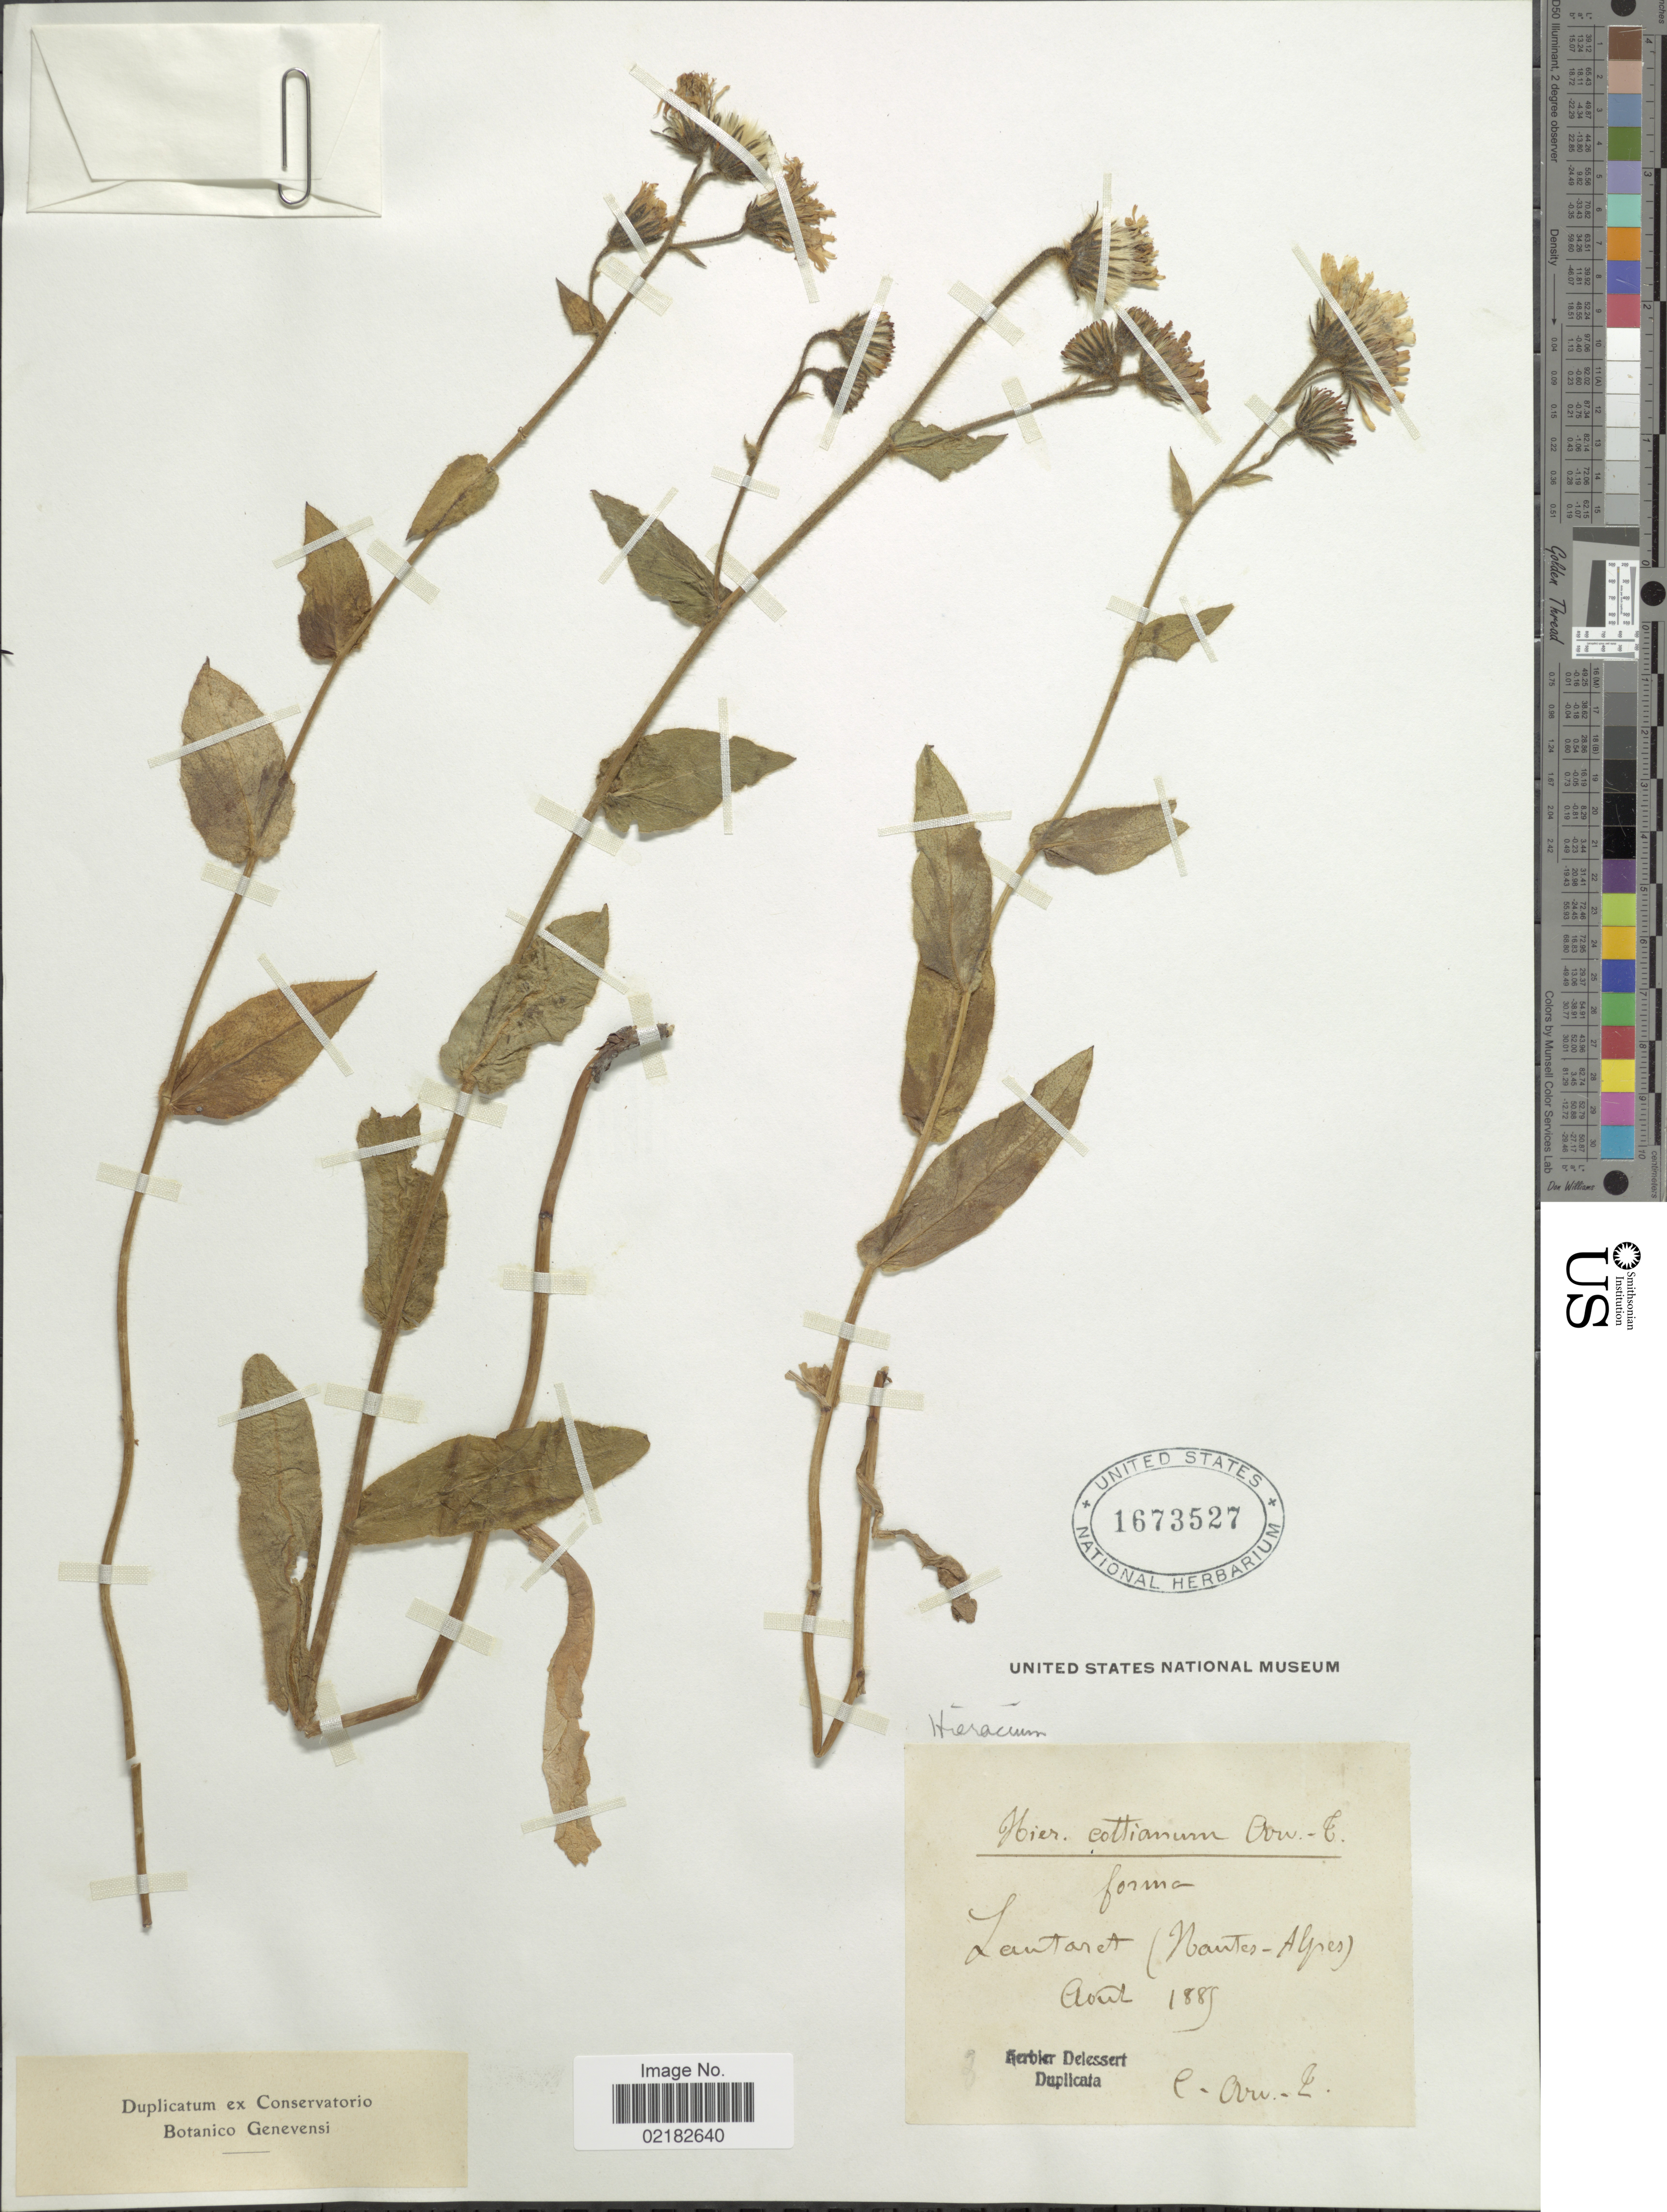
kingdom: Plantae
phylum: Tracheophyta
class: Magnoliopsida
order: Asterales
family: Asteraceae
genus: Hieracium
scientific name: Hieracium cydoniifolium subsp. cottianum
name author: (Arvet-Touvet) Zahn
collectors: C. Ari L.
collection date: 1889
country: France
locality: Lautaret (Nantes-Alpes)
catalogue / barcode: US 1673527